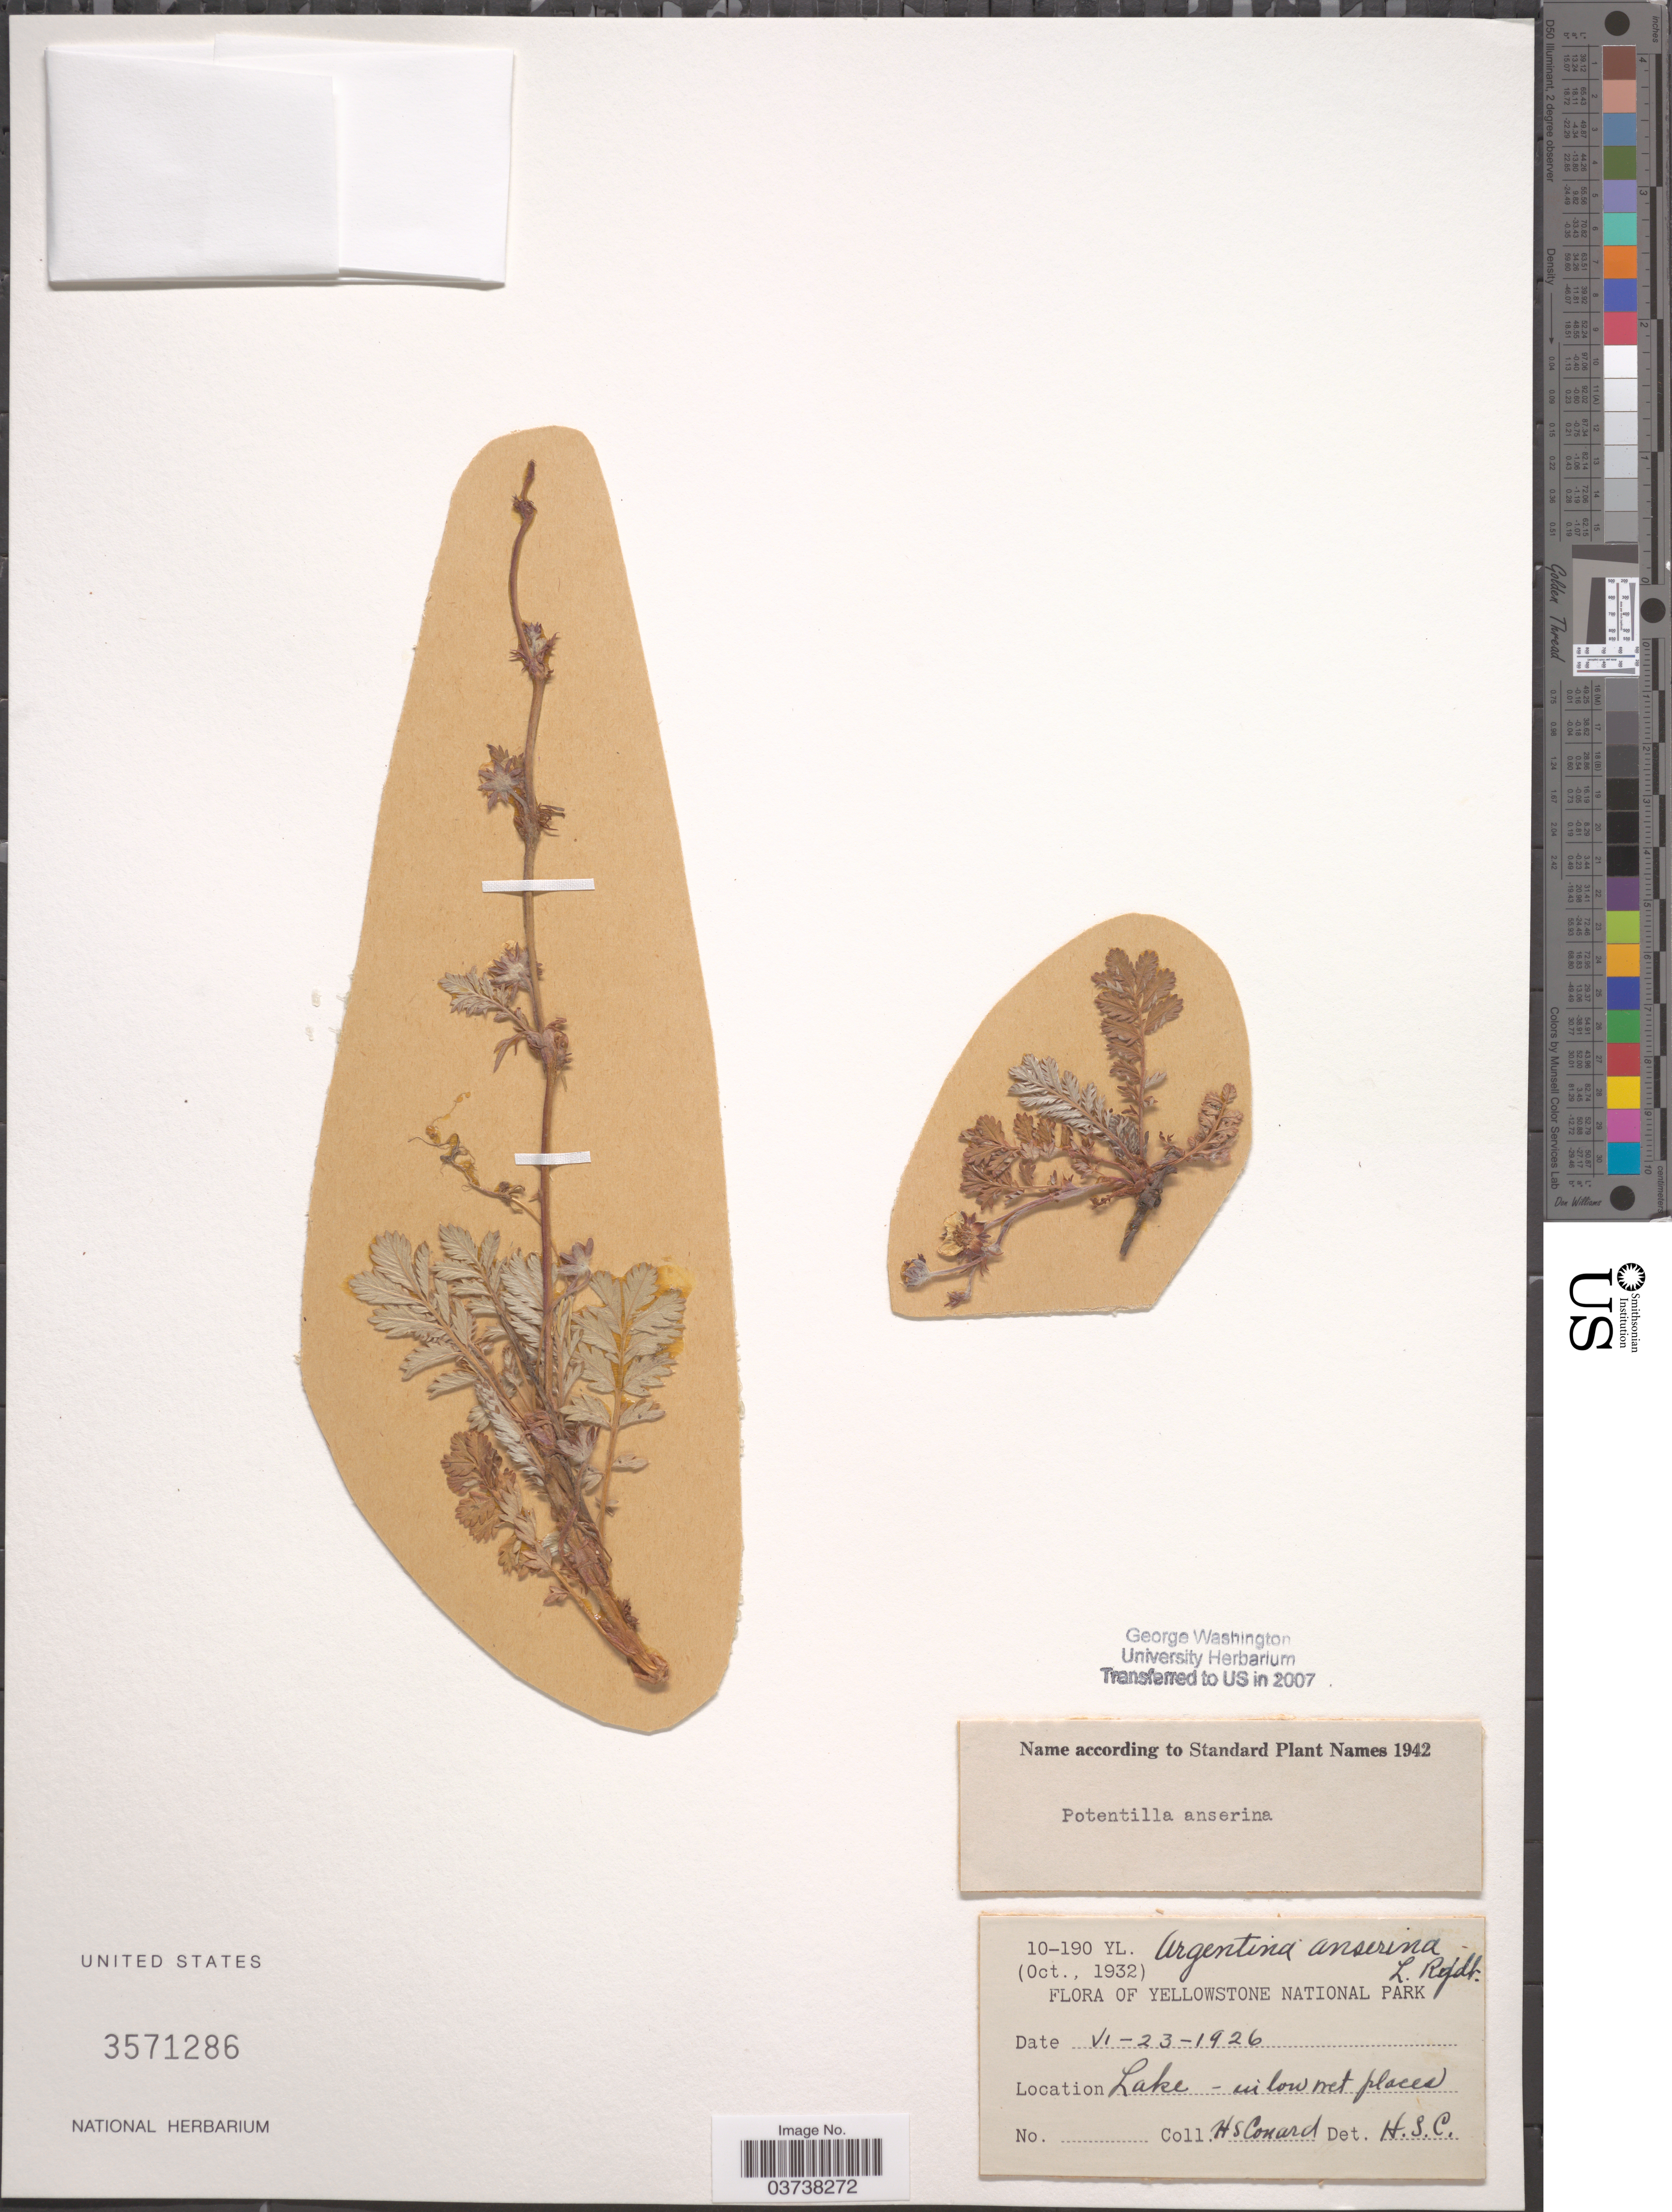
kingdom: Plantae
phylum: Tracheophyta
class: Magnoliopsida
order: Rosales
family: Rosaceae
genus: Argentina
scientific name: Argentina anserina subsp. anserina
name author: (L.) Rydb.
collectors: H. S. Conard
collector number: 10-190YL?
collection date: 1926-06-23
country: United States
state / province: Wyoming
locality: Yellowstone National Park. Lake.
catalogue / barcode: US 3571286